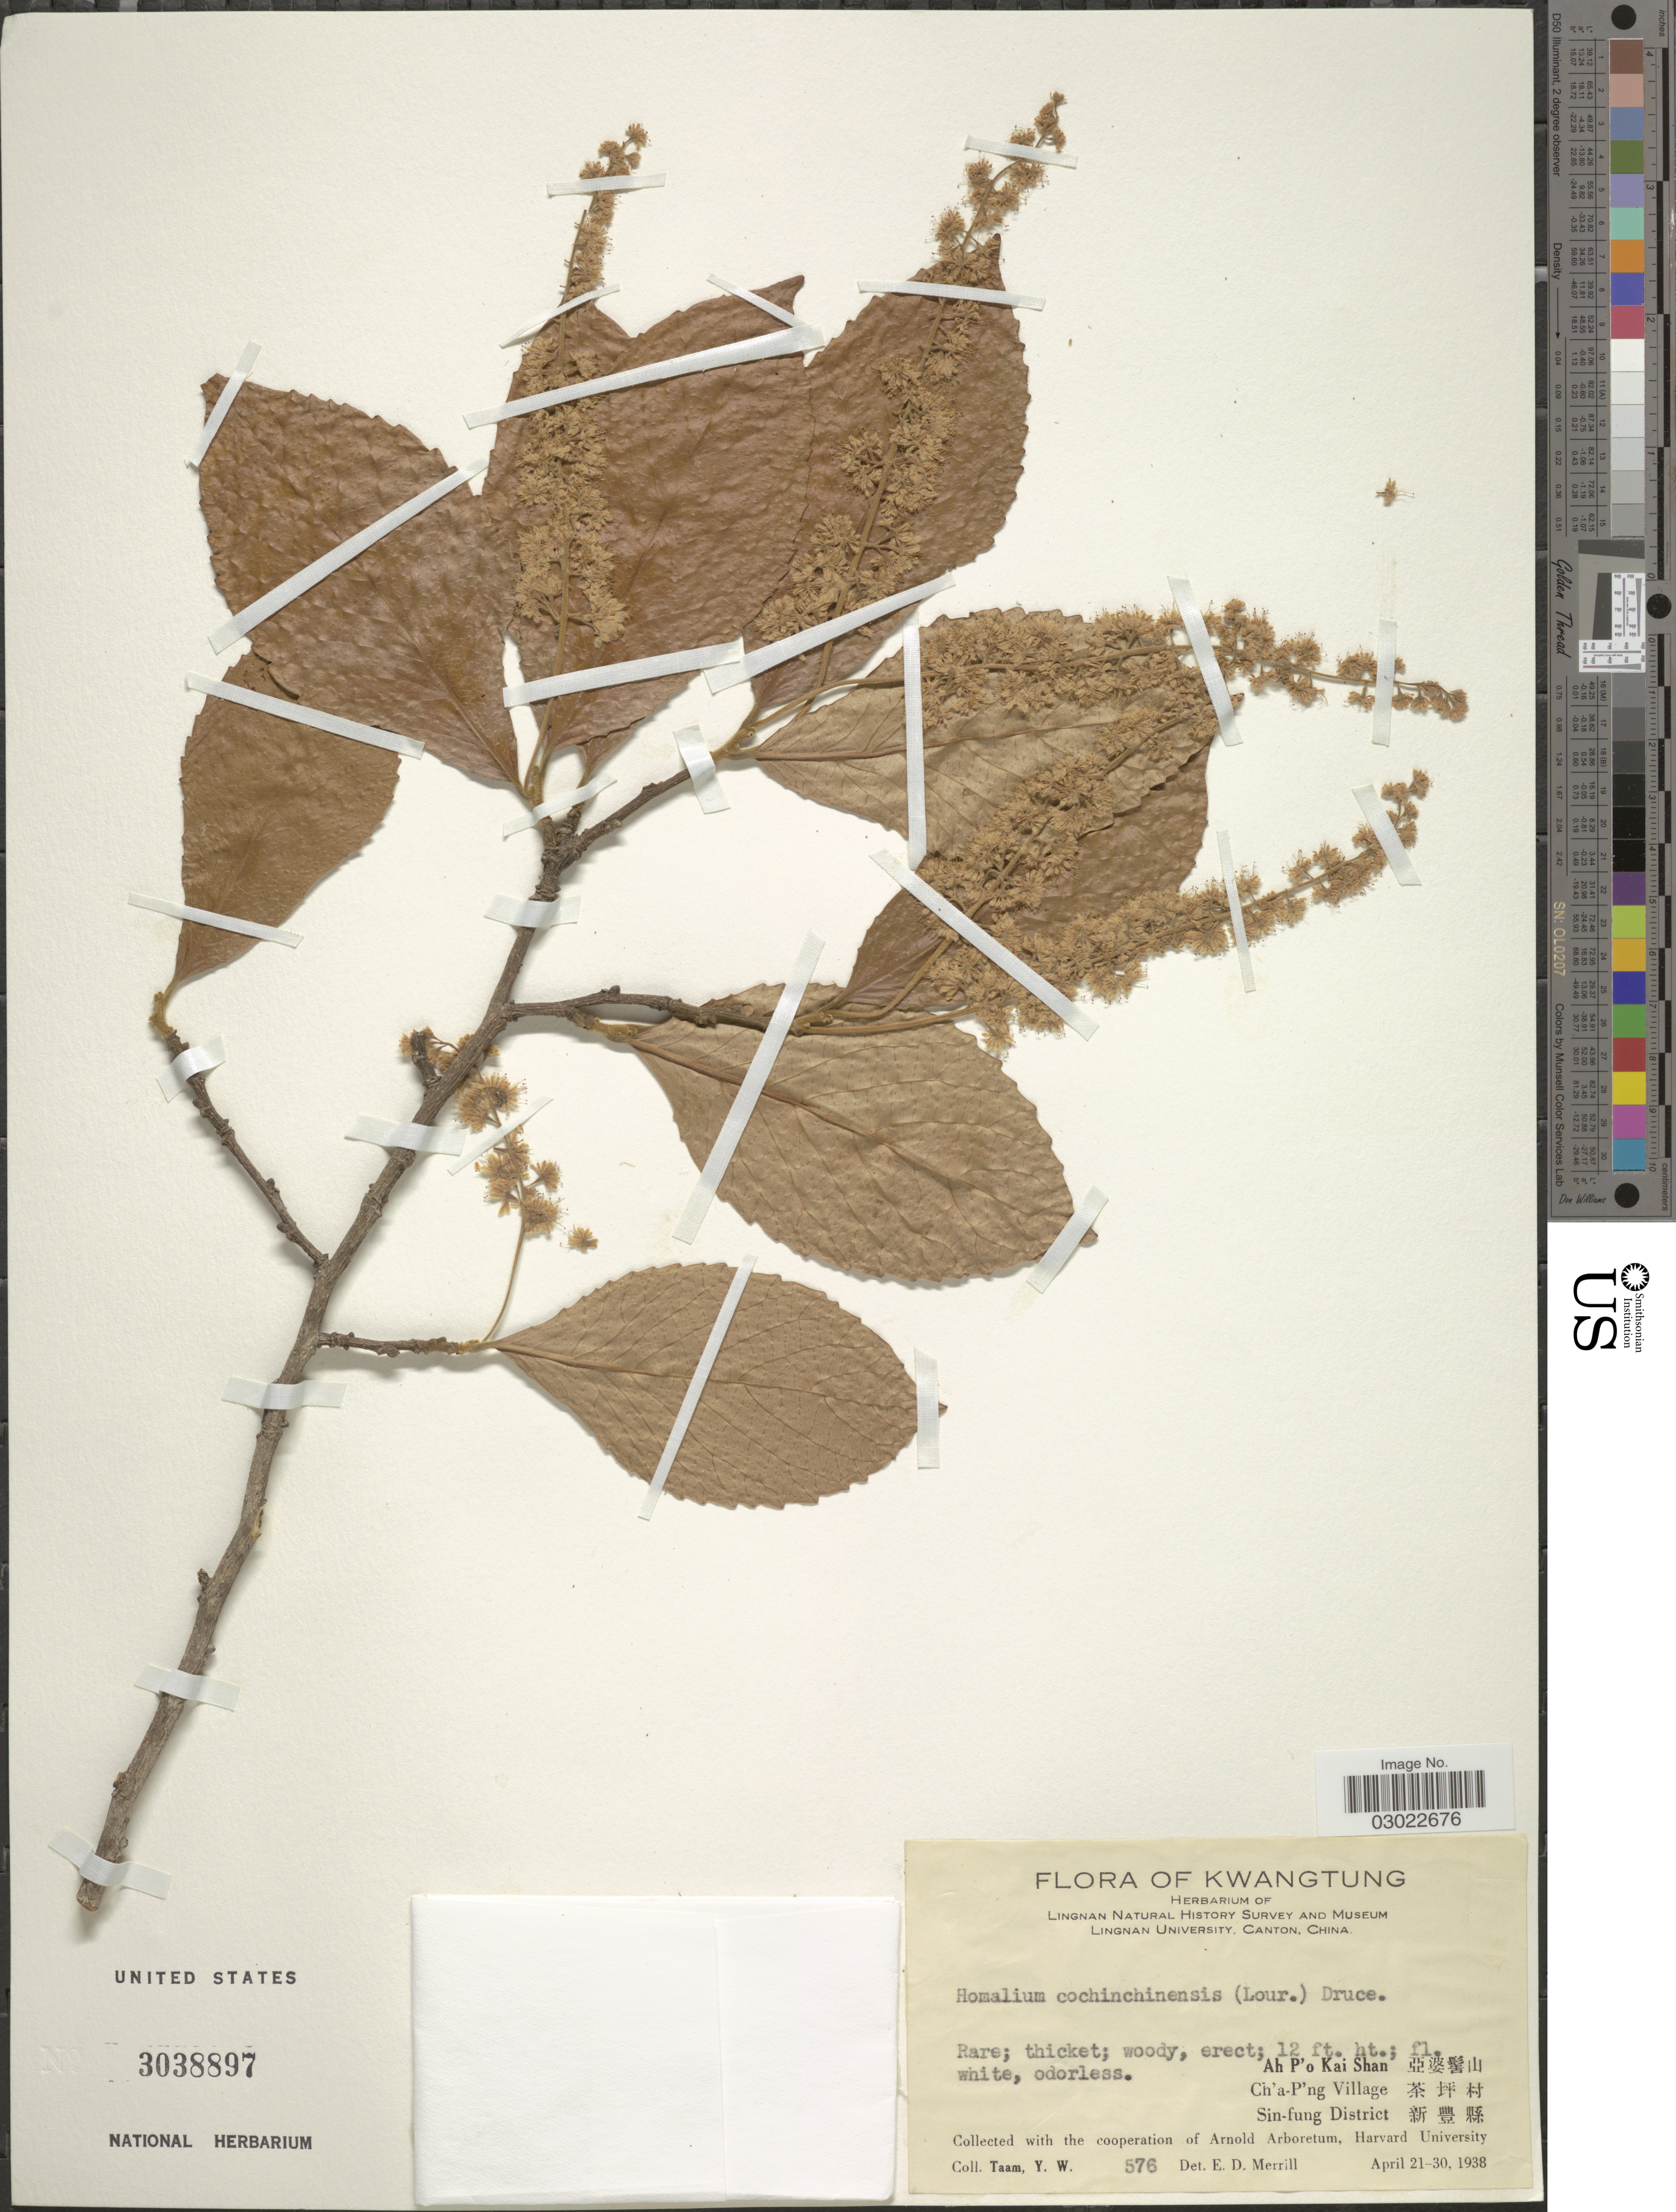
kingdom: Plantae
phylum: Tracheophyta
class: Magnoliopsida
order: Malpighiales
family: Salicaceae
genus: Homalium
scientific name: Homalium cochinchinensis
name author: (Lour.) Druce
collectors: Y. W. Taam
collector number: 576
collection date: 1938-04-21/1938-04-30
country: China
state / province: Guangdong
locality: Kwangtung, Ah P'o Kai Shan, Ch'a-P'ing Village, Sin-fung District.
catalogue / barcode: US 3038897